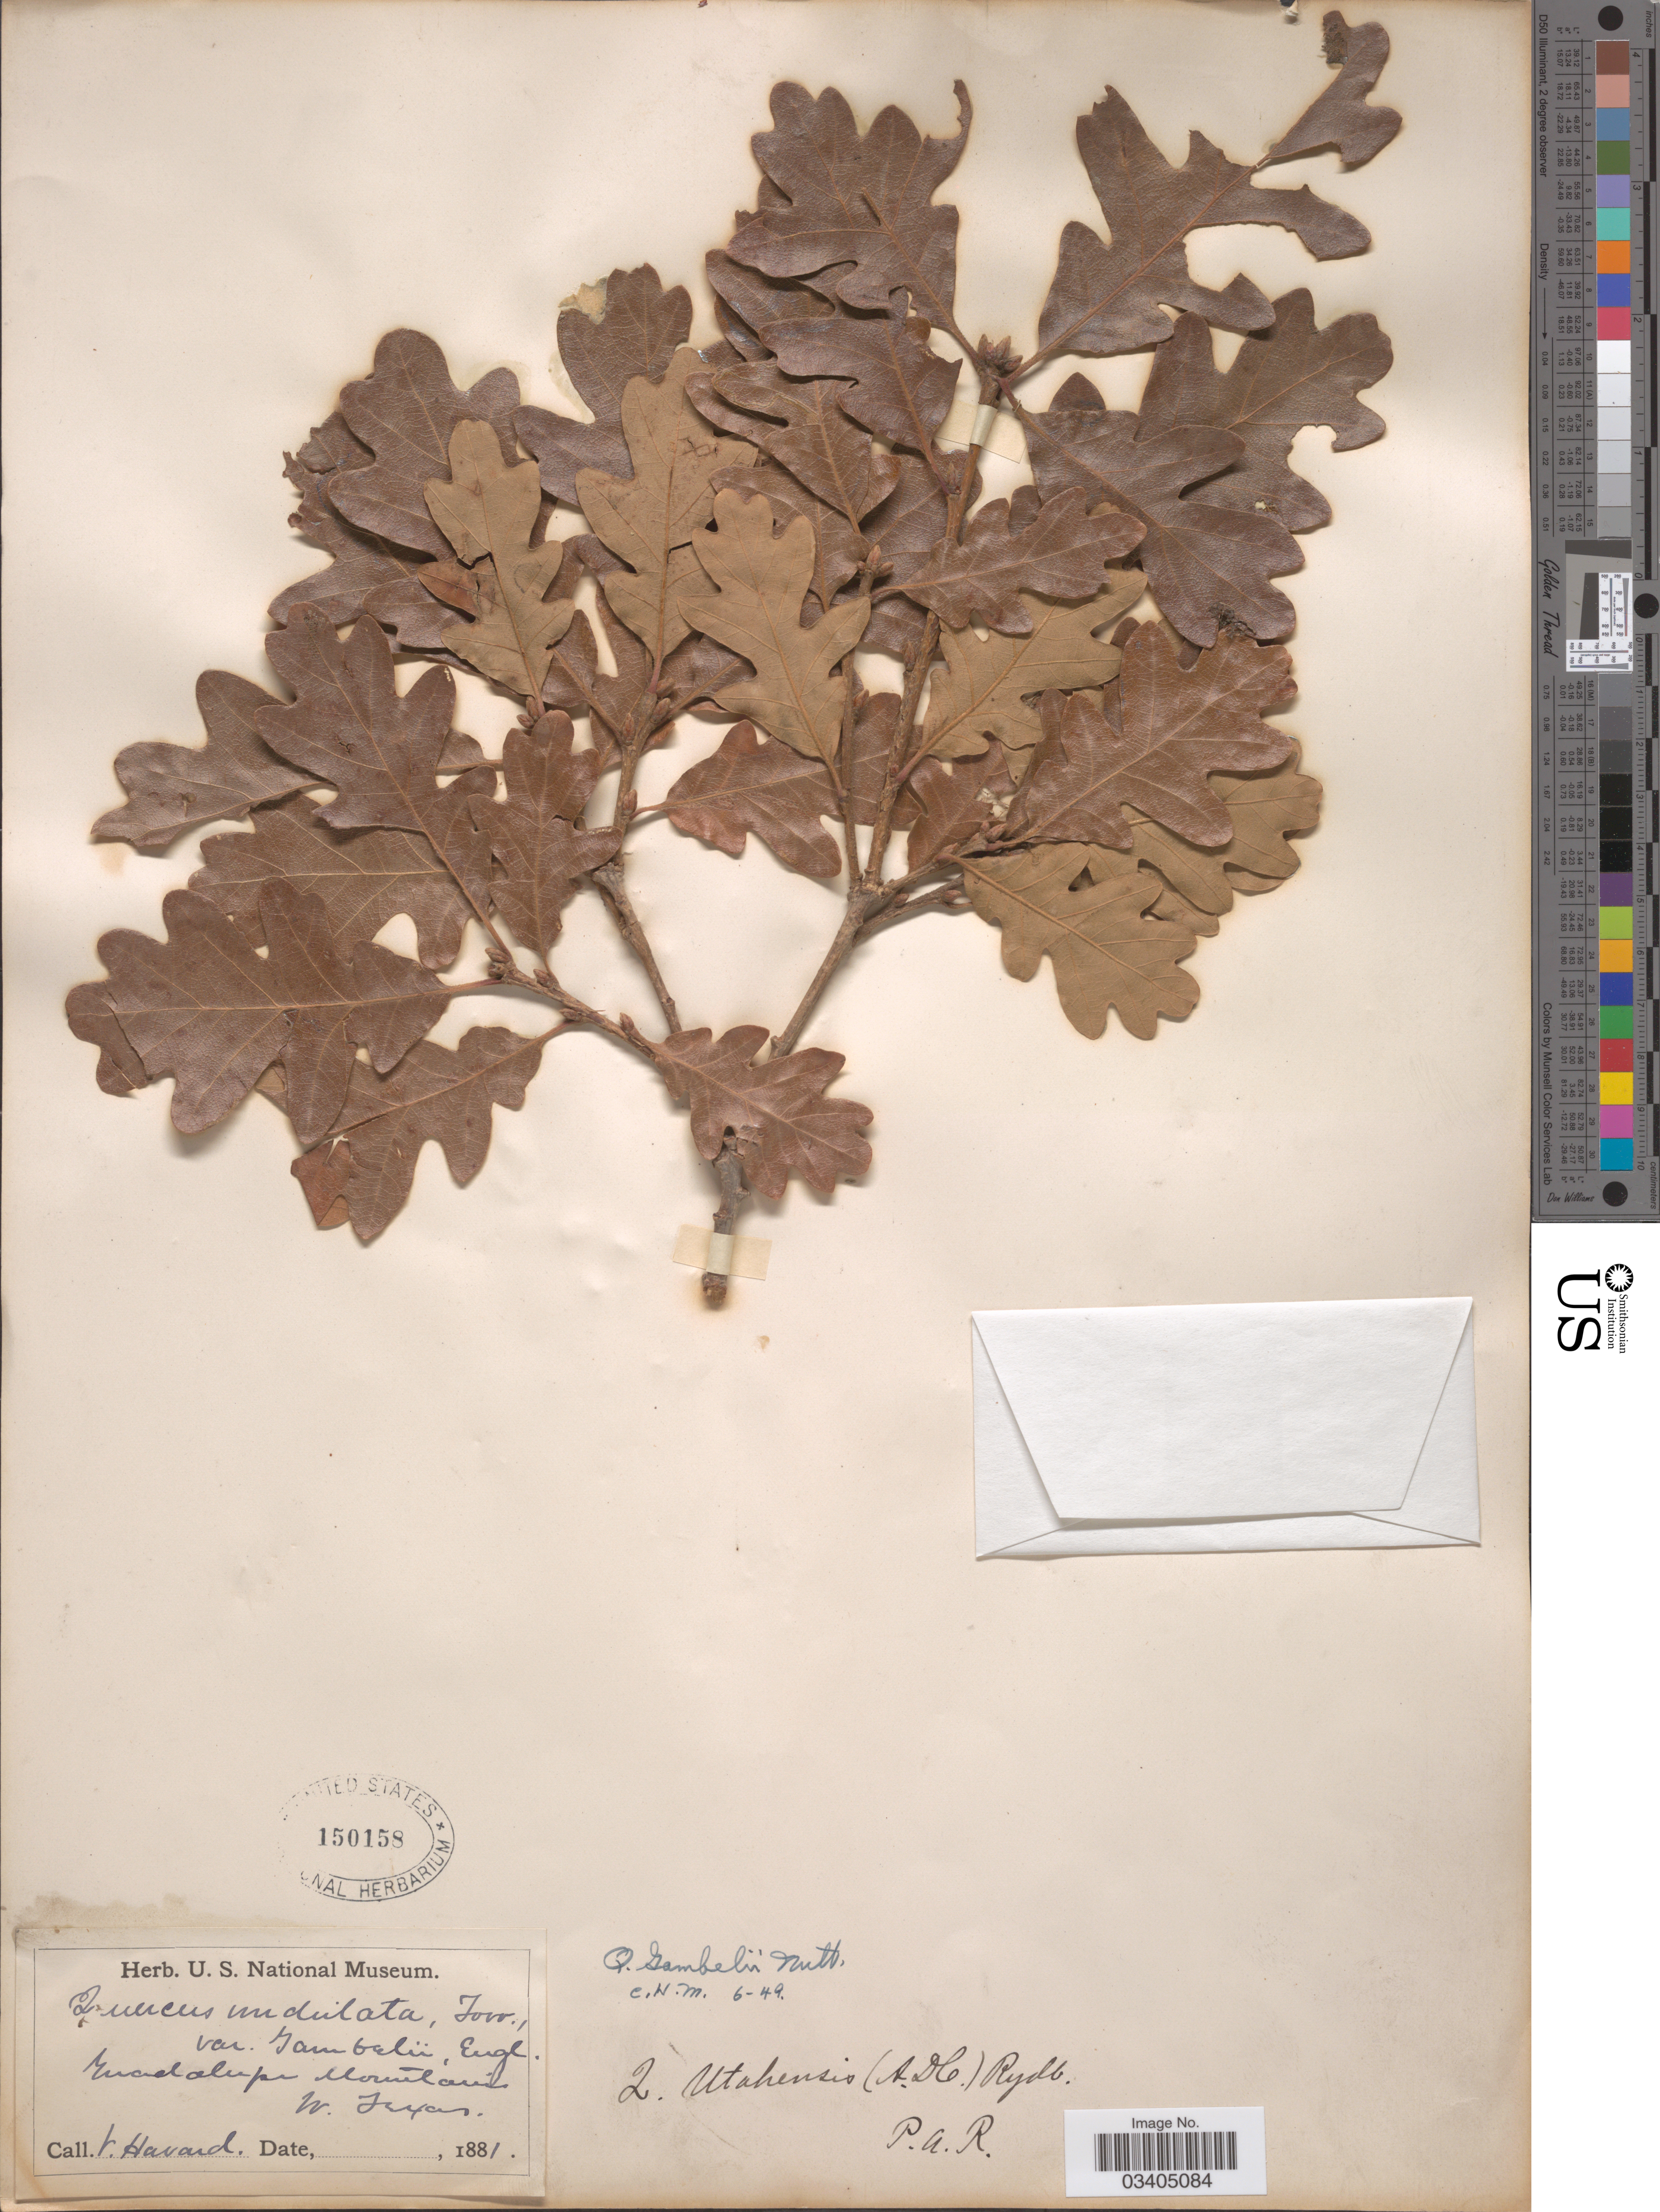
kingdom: Plantae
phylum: Tracheophyta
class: Magnoliopsida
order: Fagales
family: Fagaceae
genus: Quercus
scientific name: Quercus gambelii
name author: Nutt.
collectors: V. Havard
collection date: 1881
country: United States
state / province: Texas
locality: Guadalupe Mountains. W. Texas.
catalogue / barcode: US 150158